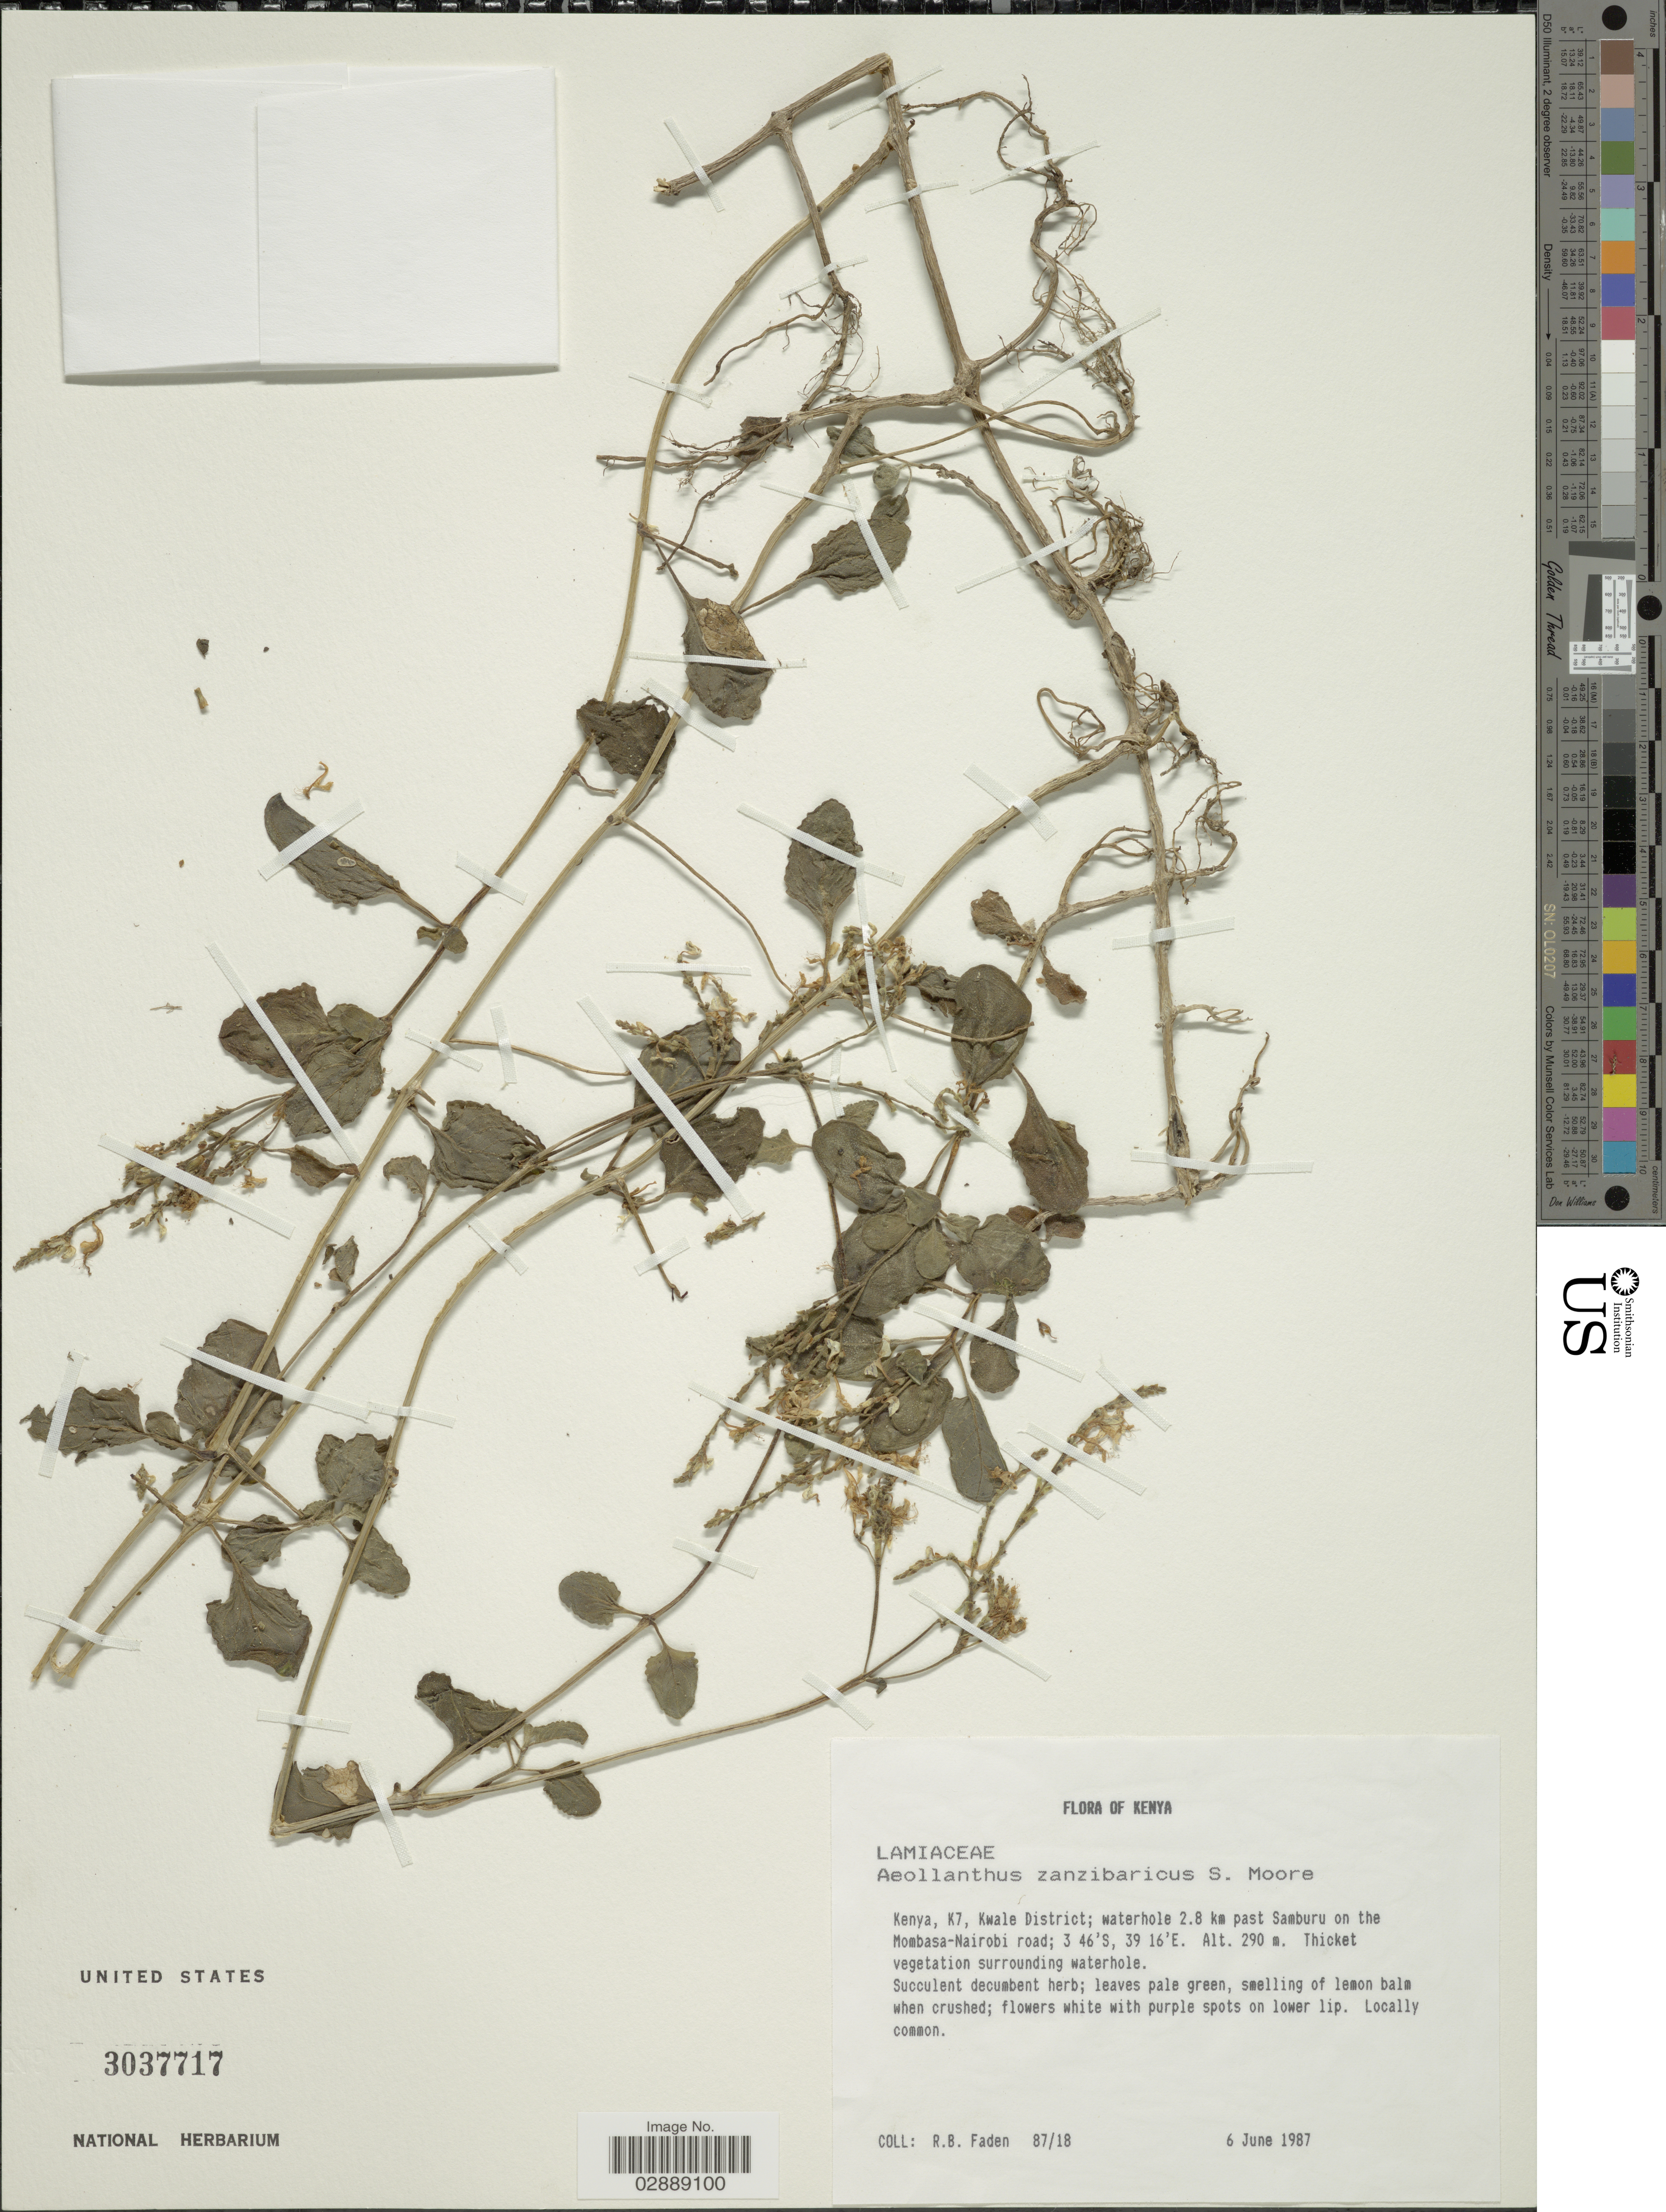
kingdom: Plantae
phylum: Tracheophyta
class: Magnoliopsida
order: Lamiales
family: Lamiaceae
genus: Aeollanthus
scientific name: Aeollanthus zanzibaricus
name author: S. Moore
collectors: R. B. Faden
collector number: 87/18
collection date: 1987-06-06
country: Kenya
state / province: Kwale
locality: K7, Kwale District; waterhole 2.8 km past Samburu on the Mombasa-Nairobi road.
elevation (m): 290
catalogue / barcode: US 3037717